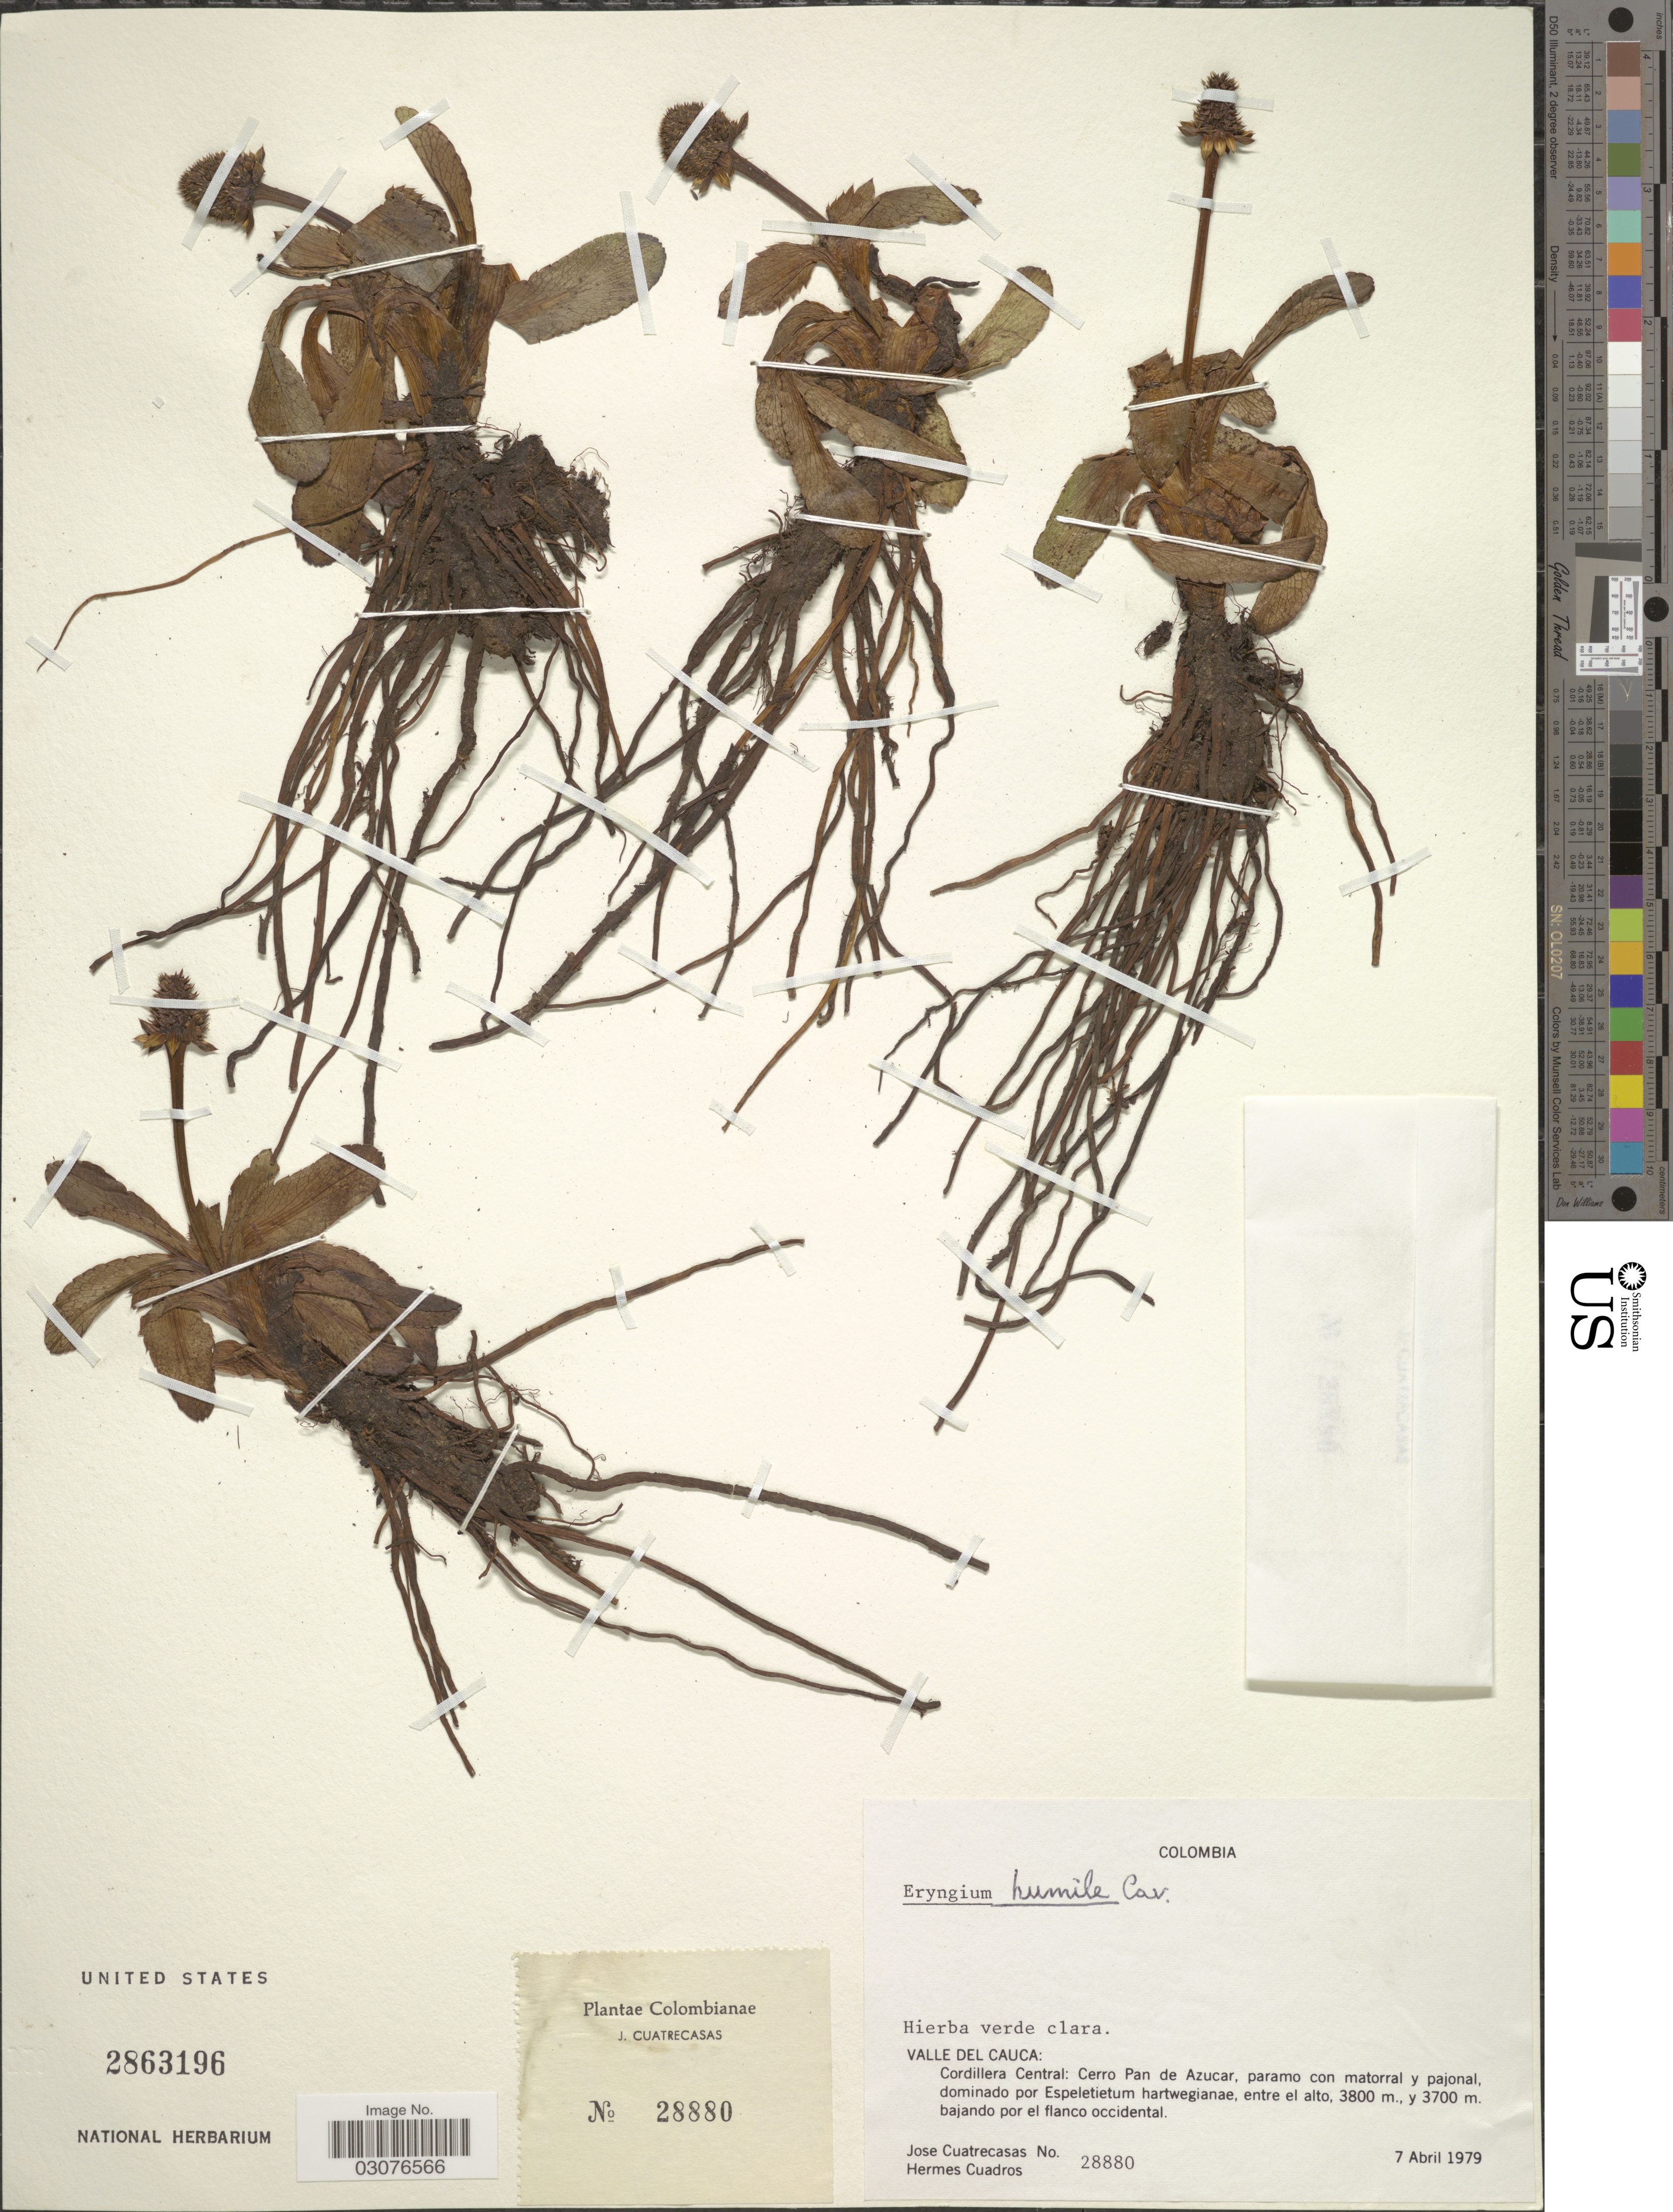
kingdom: Plantae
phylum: Tracheophyta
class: Magnoliopsida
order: Apiales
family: Apiaceae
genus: Eryngium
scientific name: Eryngium bourgatii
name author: Gouan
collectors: J. Cuatrecasas & H. Cuadros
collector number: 28880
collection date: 1979-04-07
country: Colombia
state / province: Valle del Cauca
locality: Cordillera Central: Cerro Pan de Azucar, paramo con matorral y pajonal.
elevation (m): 3700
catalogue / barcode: US 2863196